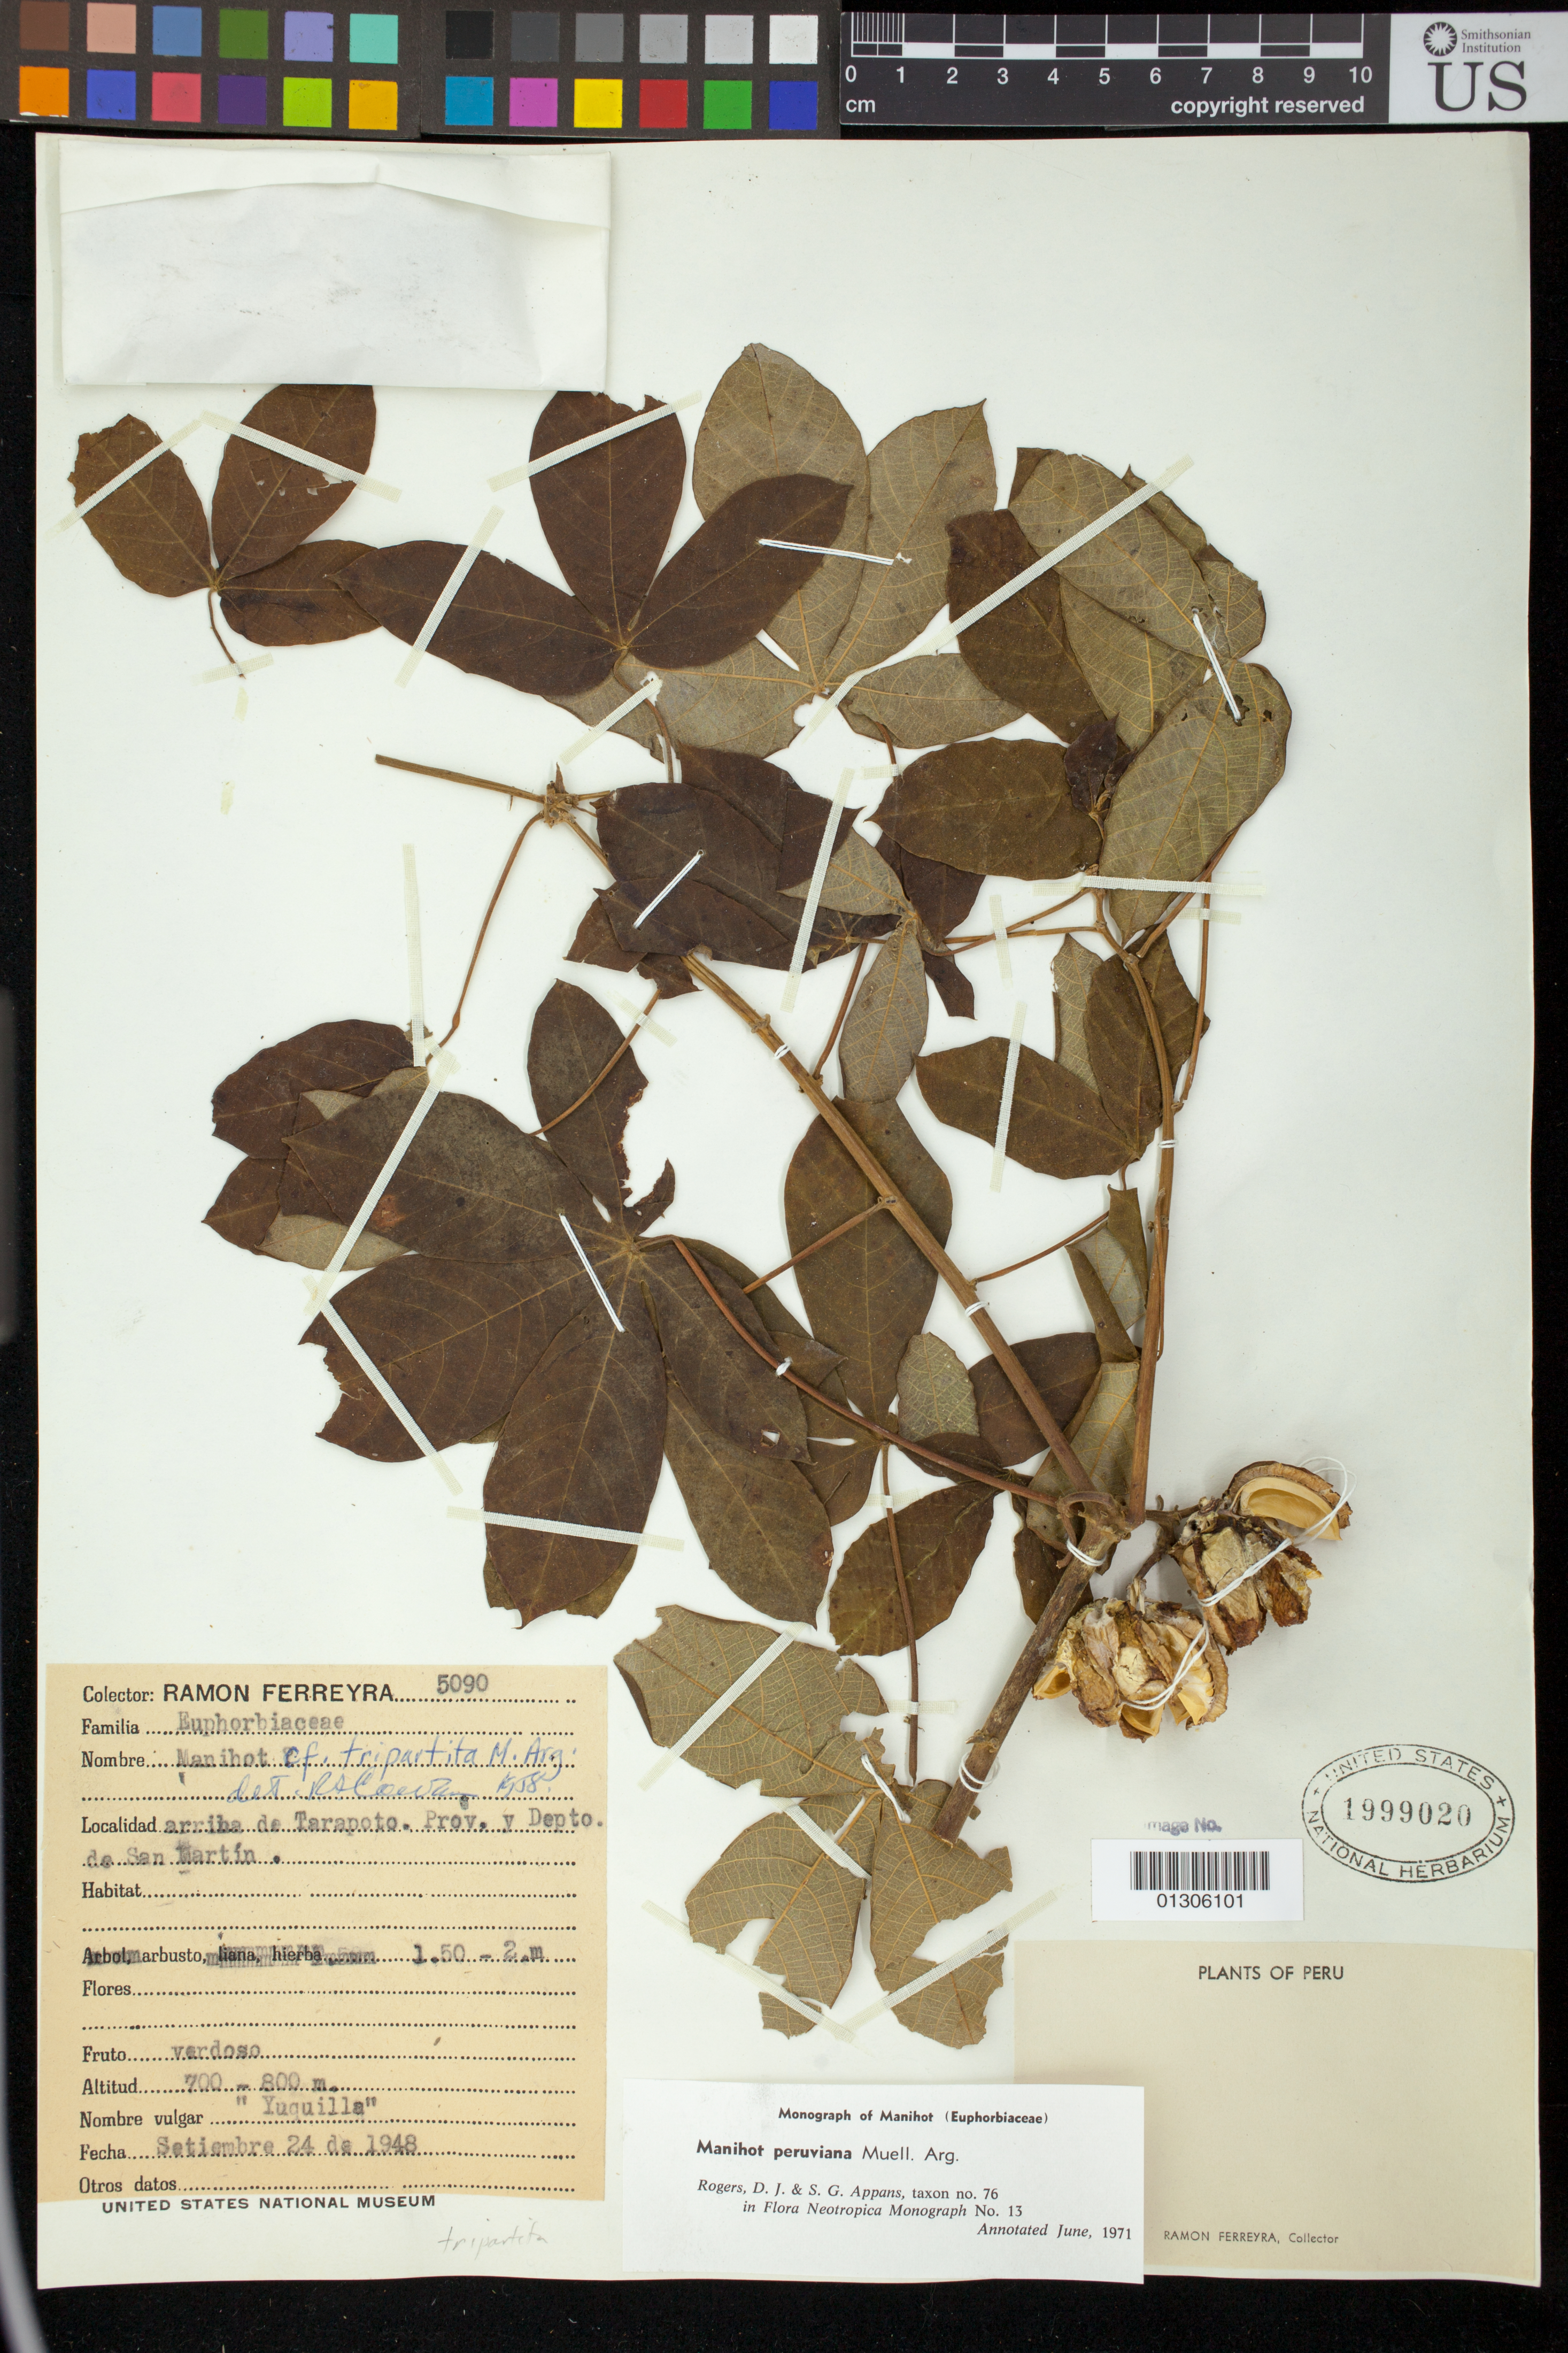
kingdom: Plantae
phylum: Tracheophyta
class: Magnoliopsida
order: Malpighiales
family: Euphorbiaceae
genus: Manihot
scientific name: Manihot peruviana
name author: Müll. Arg.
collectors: R. A. Ferreyra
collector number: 5090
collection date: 1948-09-24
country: Peru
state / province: San Martín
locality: arriba de Tarapoto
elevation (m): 700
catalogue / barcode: US 1999020